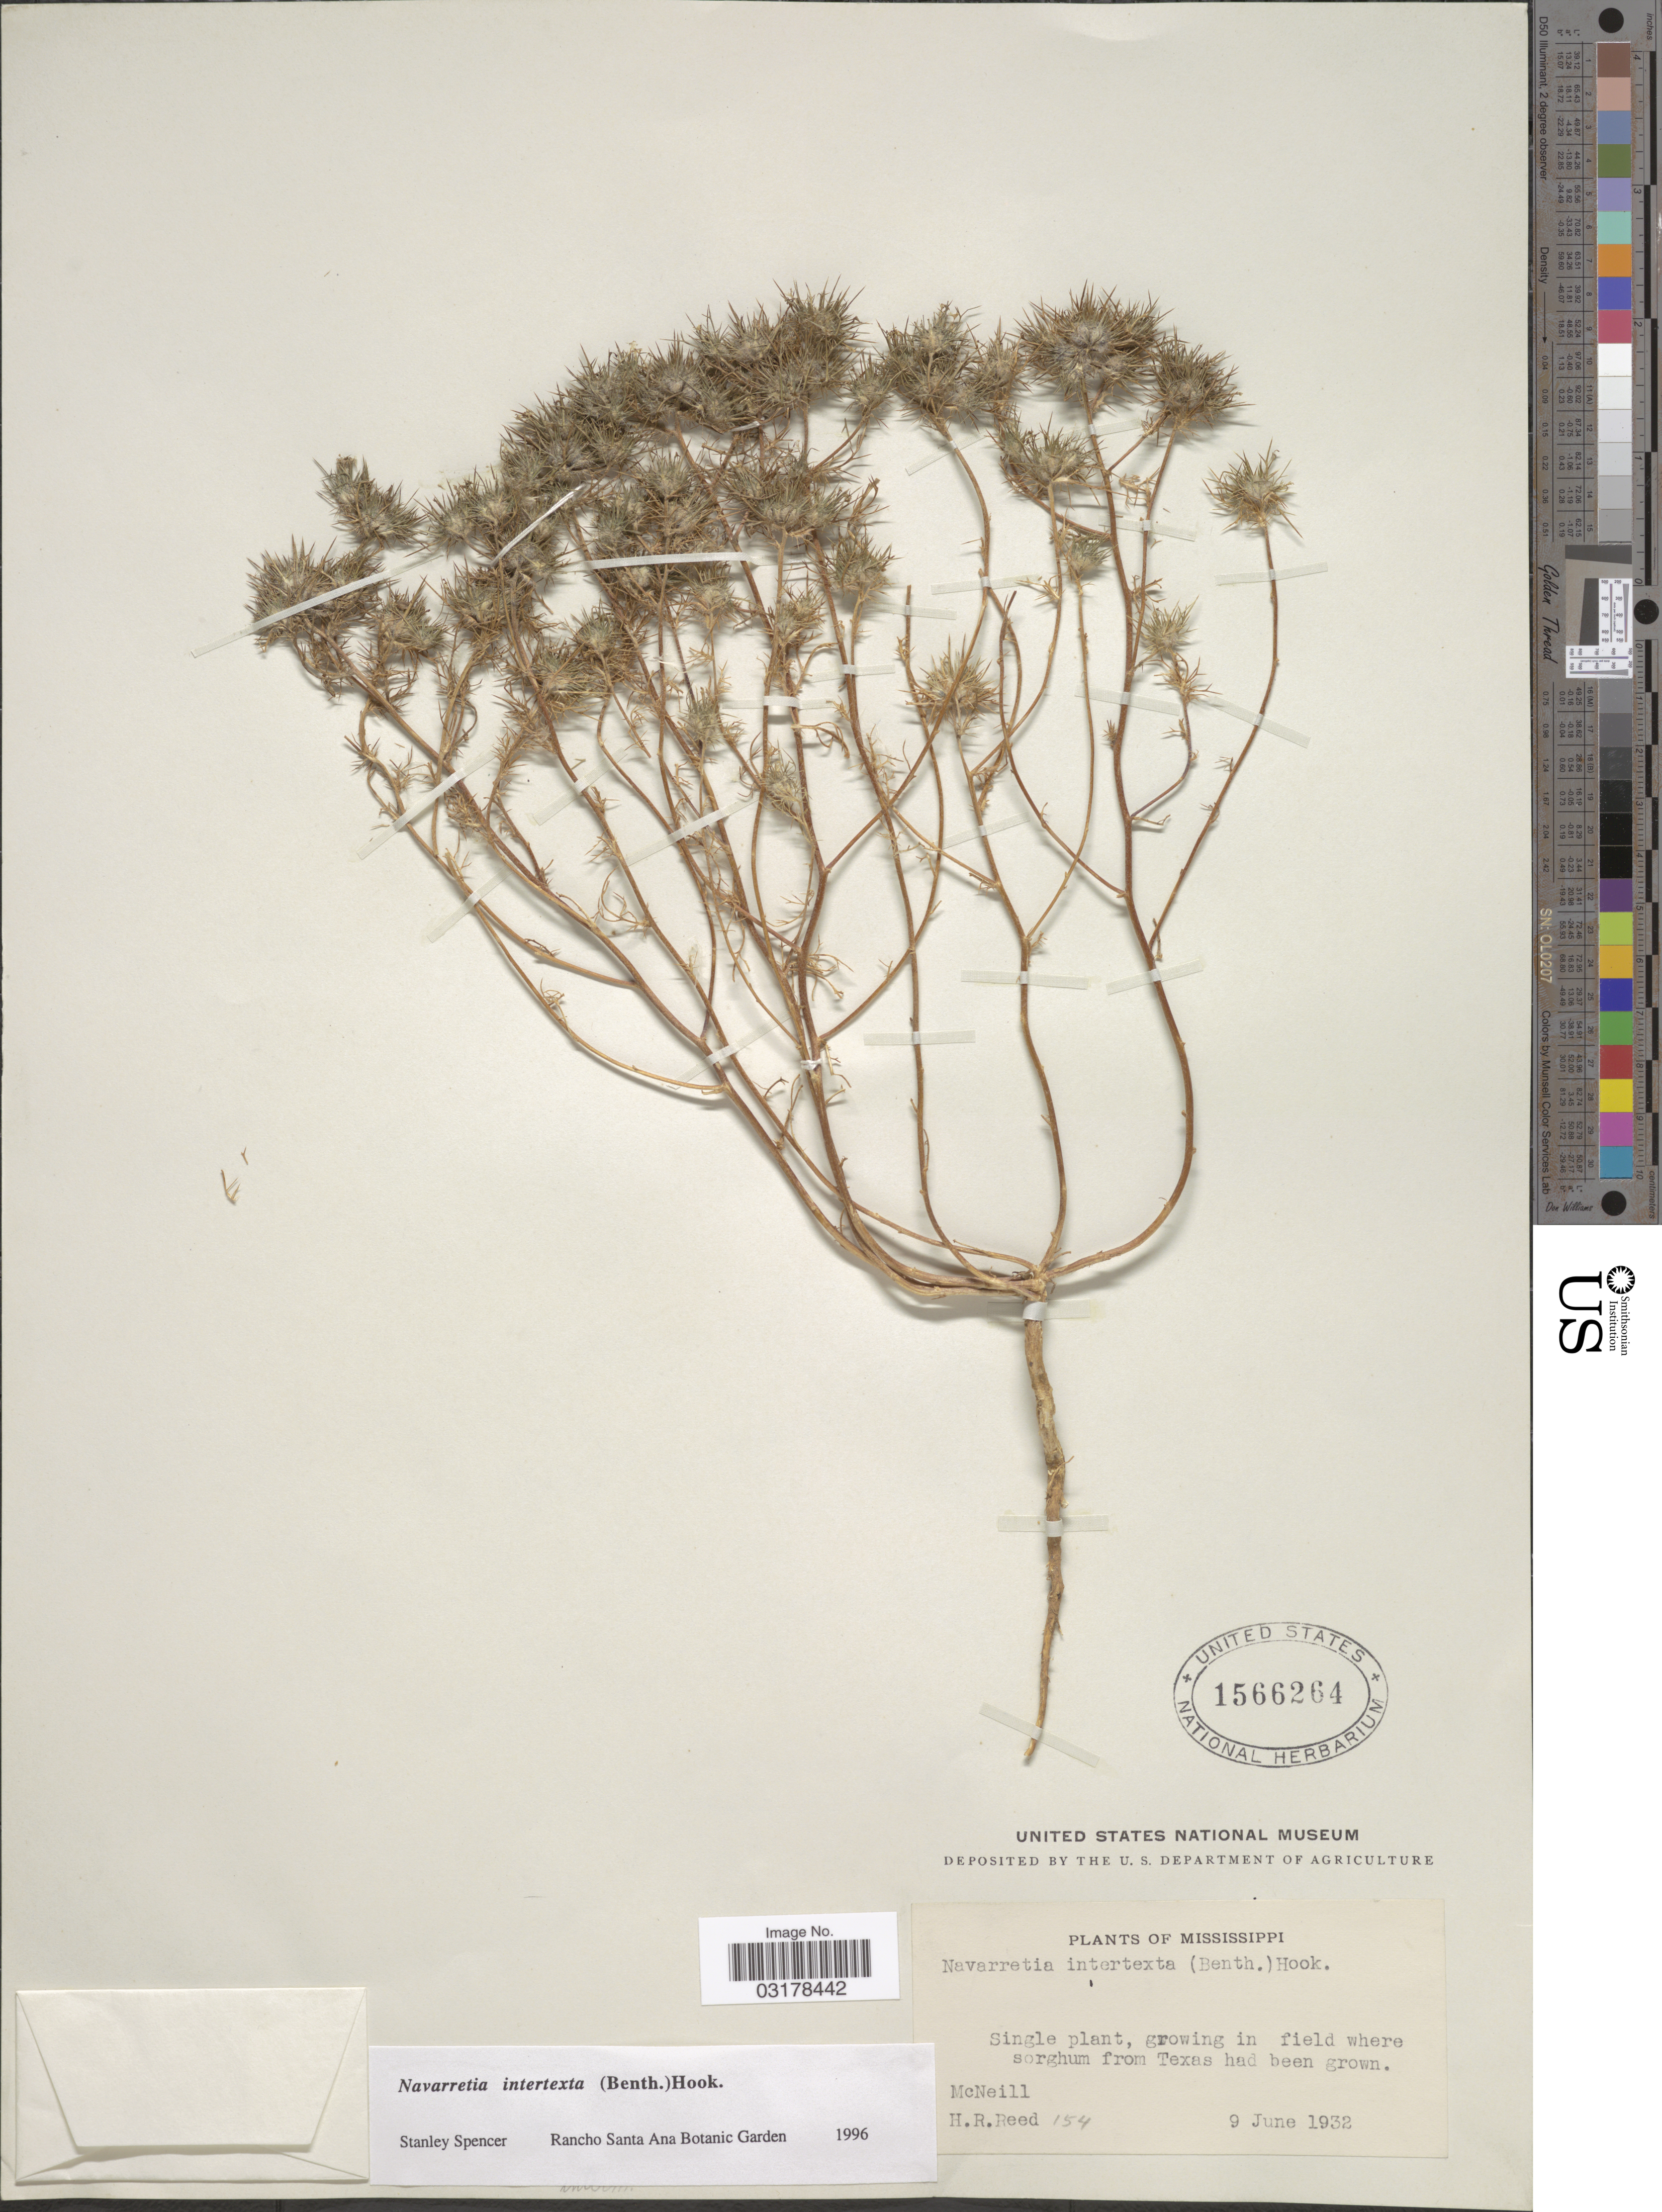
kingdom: Plantae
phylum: Tracheophyta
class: Magnoliopsida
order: Ericales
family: Polemoniaceae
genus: Navarretia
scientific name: Navarretia intertexta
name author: (Benth.) Hook.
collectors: McNeill & H. Reed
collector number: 154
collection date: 1932-06-09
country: United States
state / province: Mississippi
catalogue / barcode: US 1566264